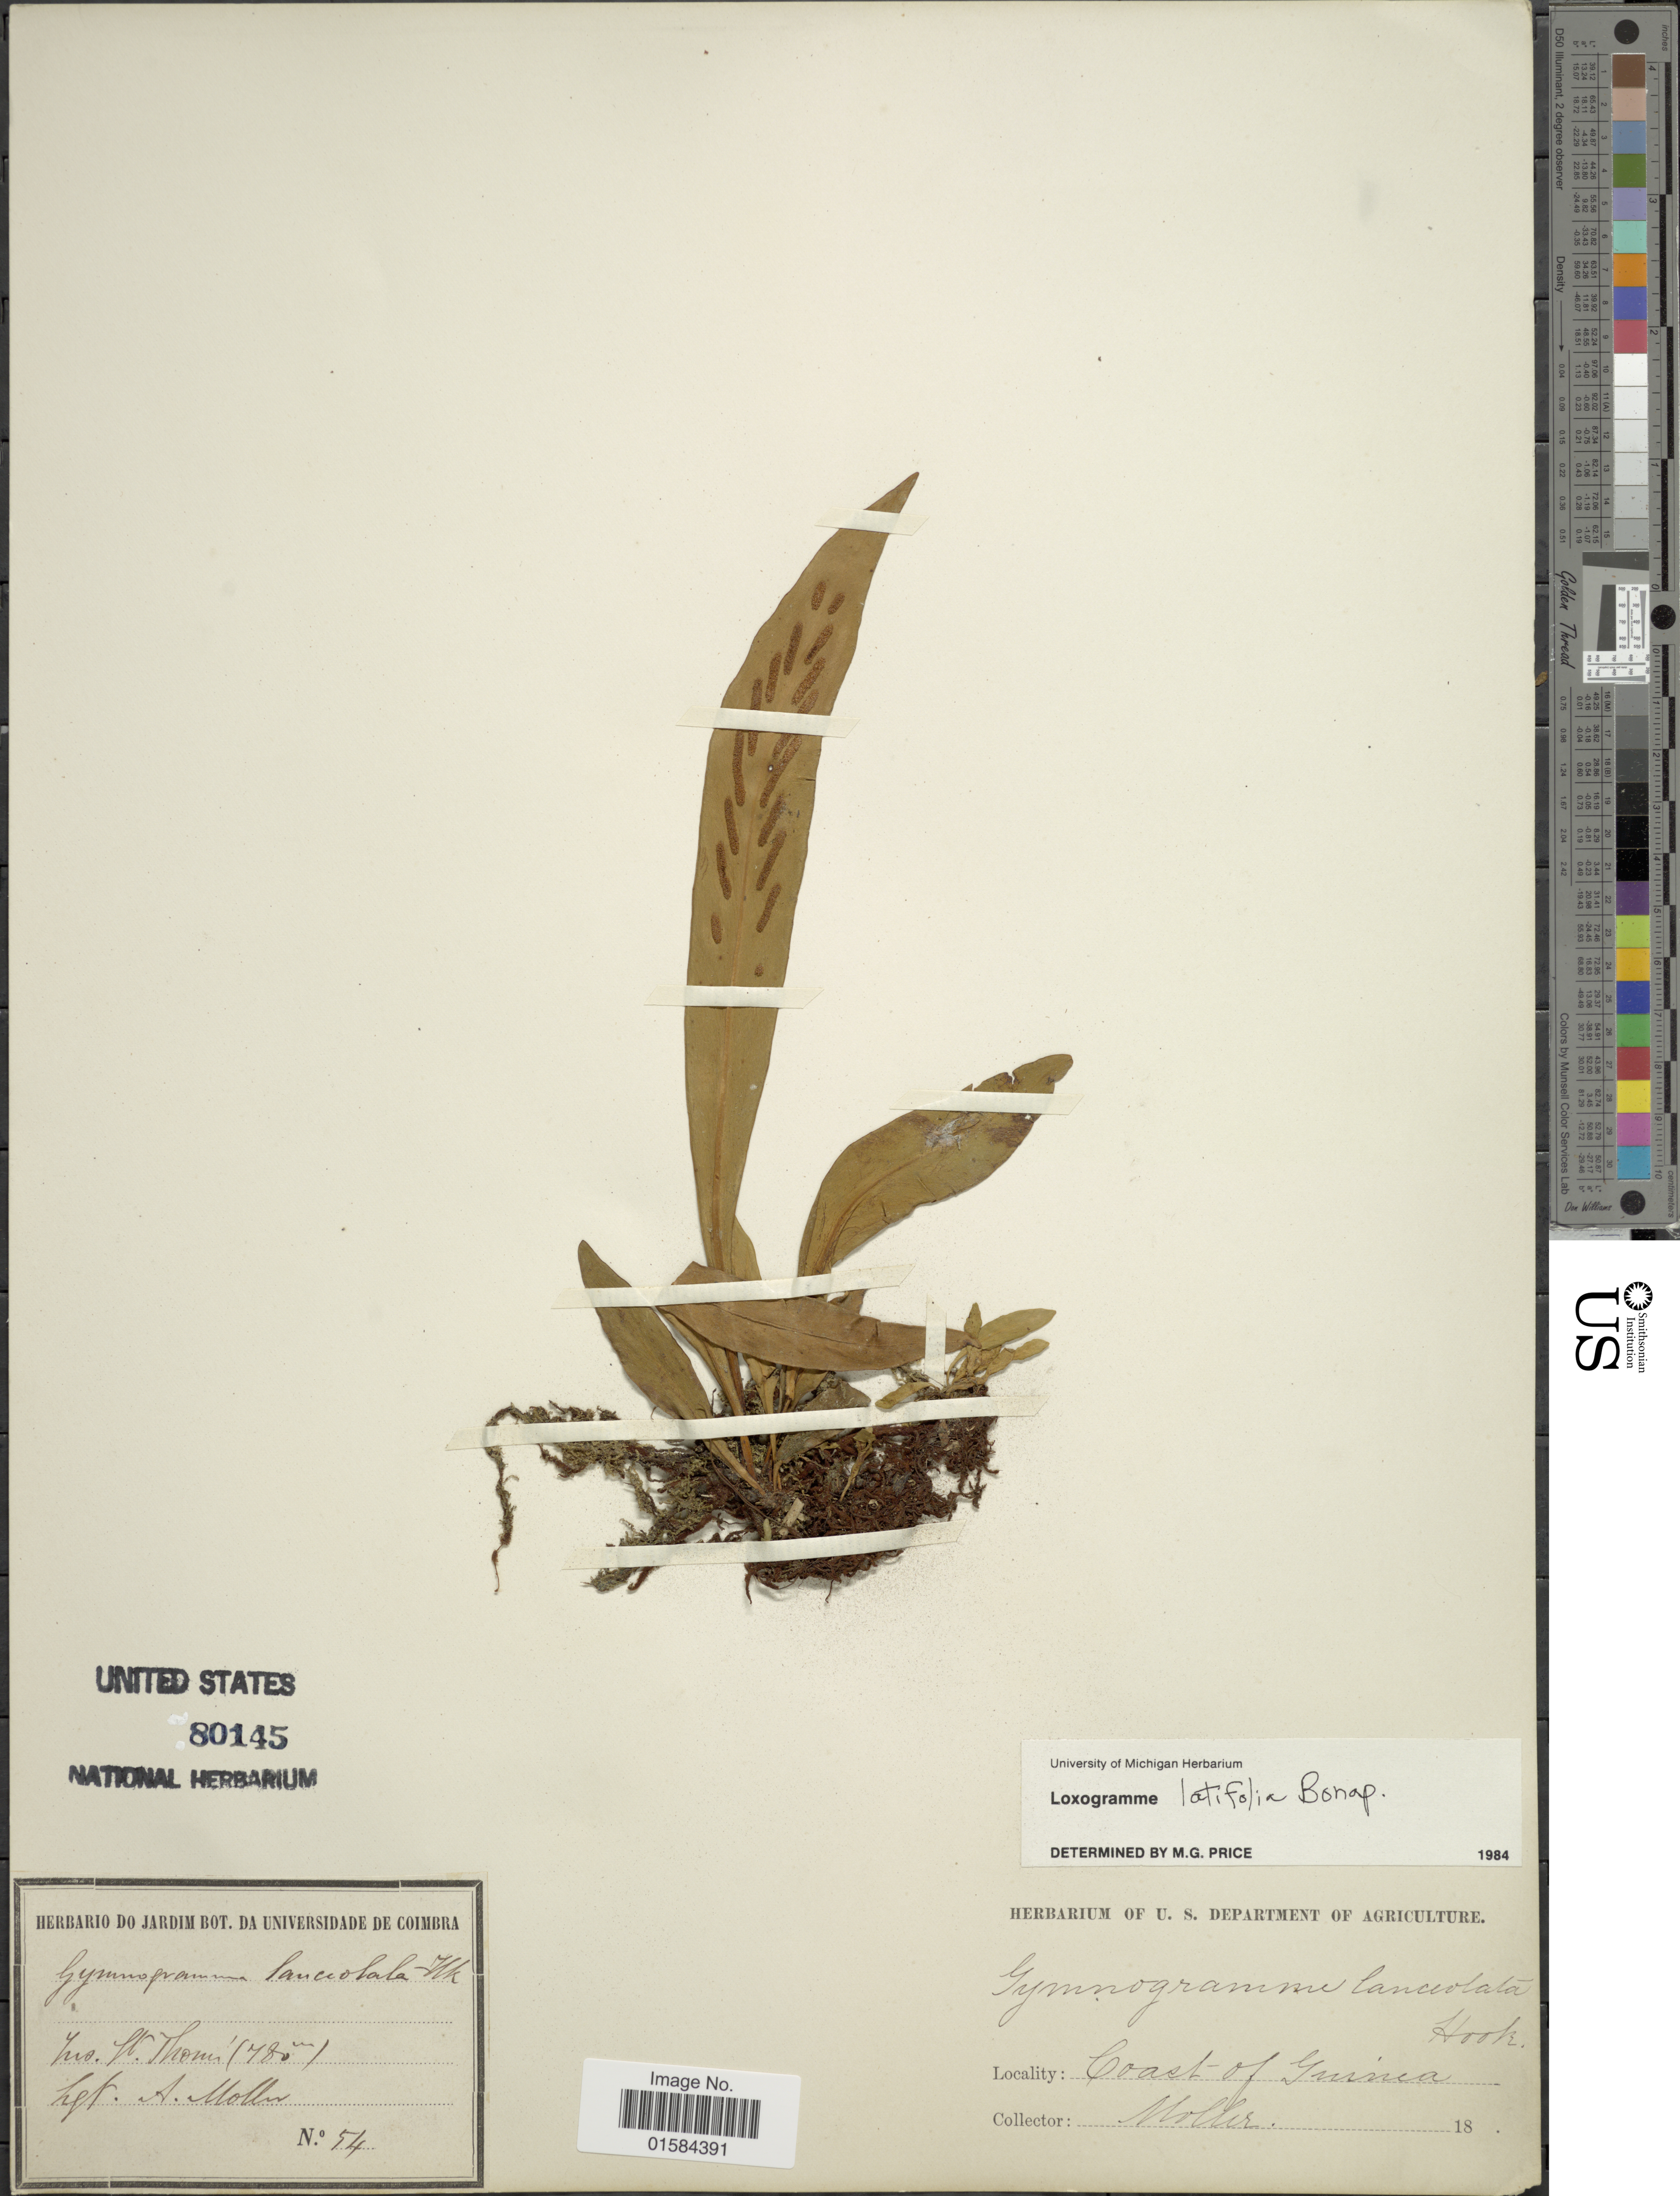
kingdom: Plantae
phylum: Tracheophyta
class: Polypodiopsida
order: Polypodiales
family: Polypodiaceae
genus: Loxogramme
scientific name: Loxogramme latifolia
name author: Bonap.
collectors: A. Moller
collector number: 54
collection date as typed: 18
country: Guinea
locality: Coast of Guinea, Ins. St. Thom.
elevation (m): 780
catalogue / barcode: US 80145